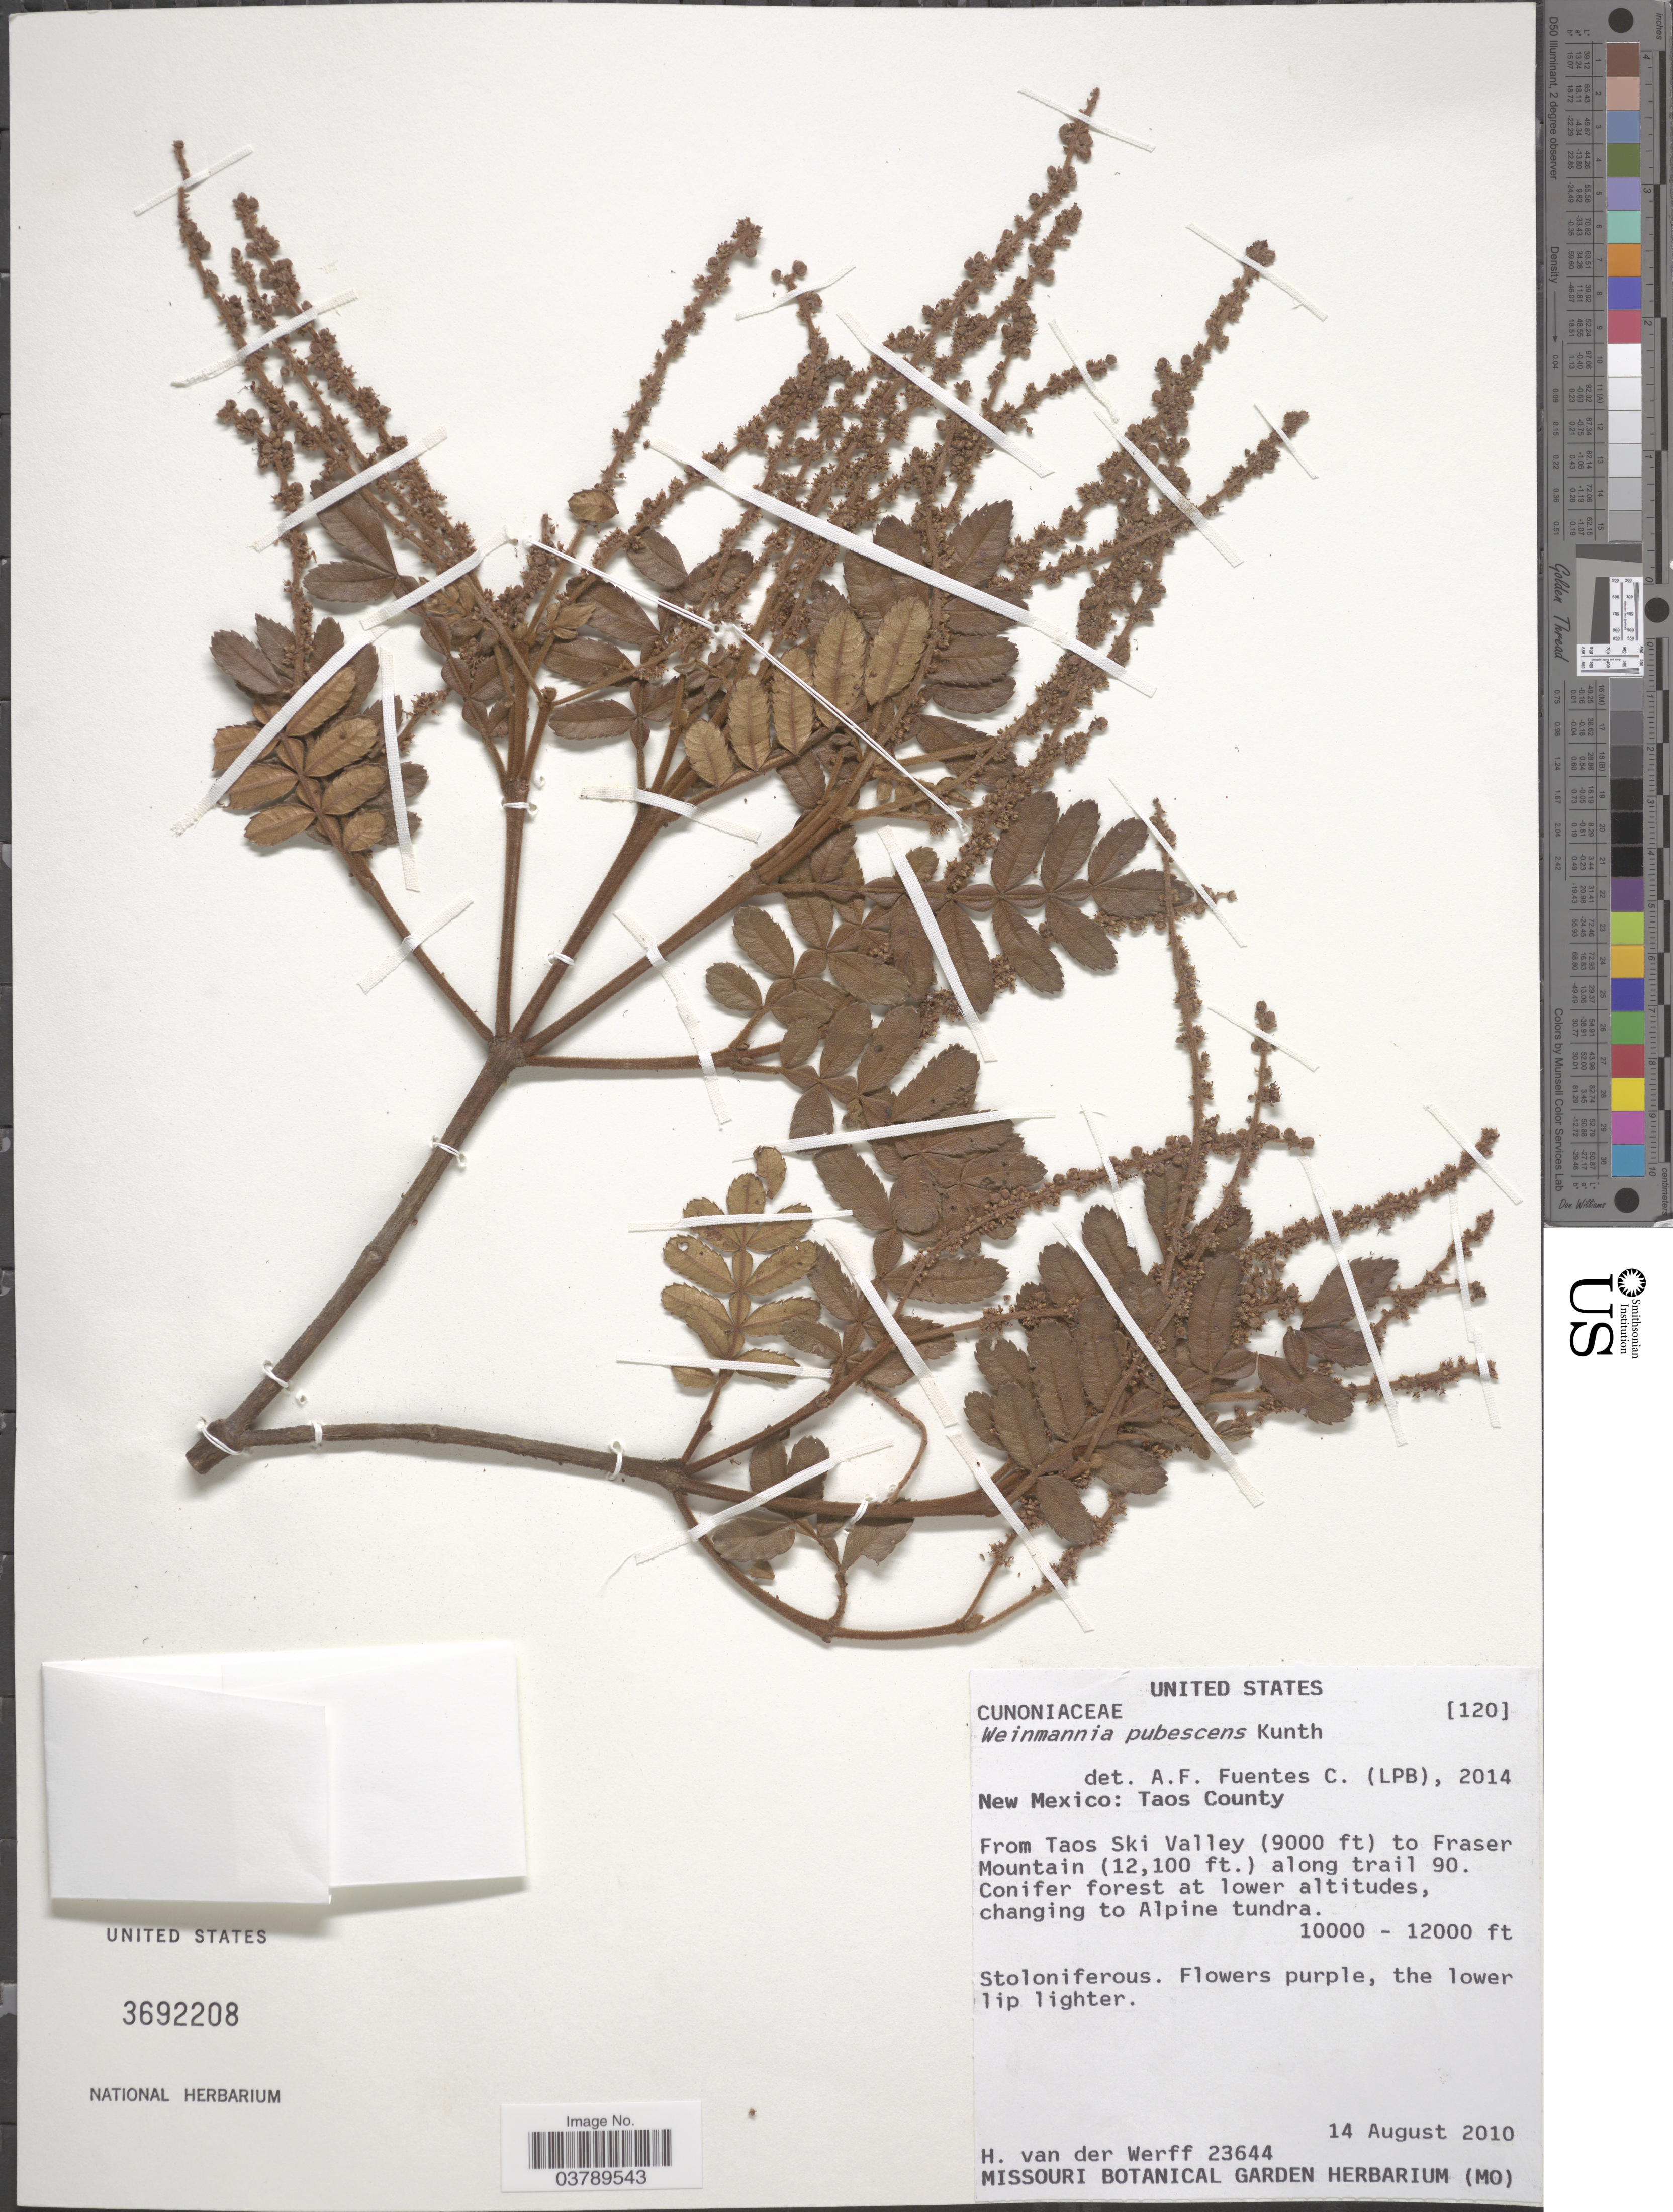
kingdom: Plantae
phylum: Tracheophyta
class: Magnoliopsida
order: Oxalidales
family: Cunoniaceae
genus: Weinmannia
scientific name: Weinmannia pubescens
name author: Kunth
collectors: H. van der Werff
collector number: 23644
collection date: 2010-08-14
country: United States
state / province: New Mexico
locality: Taos County. From Taos Ski Valley(9000 ft) to Fraser Mountain(12100 ft.) along trail 90.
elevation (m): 3048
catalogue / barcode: US 3692208